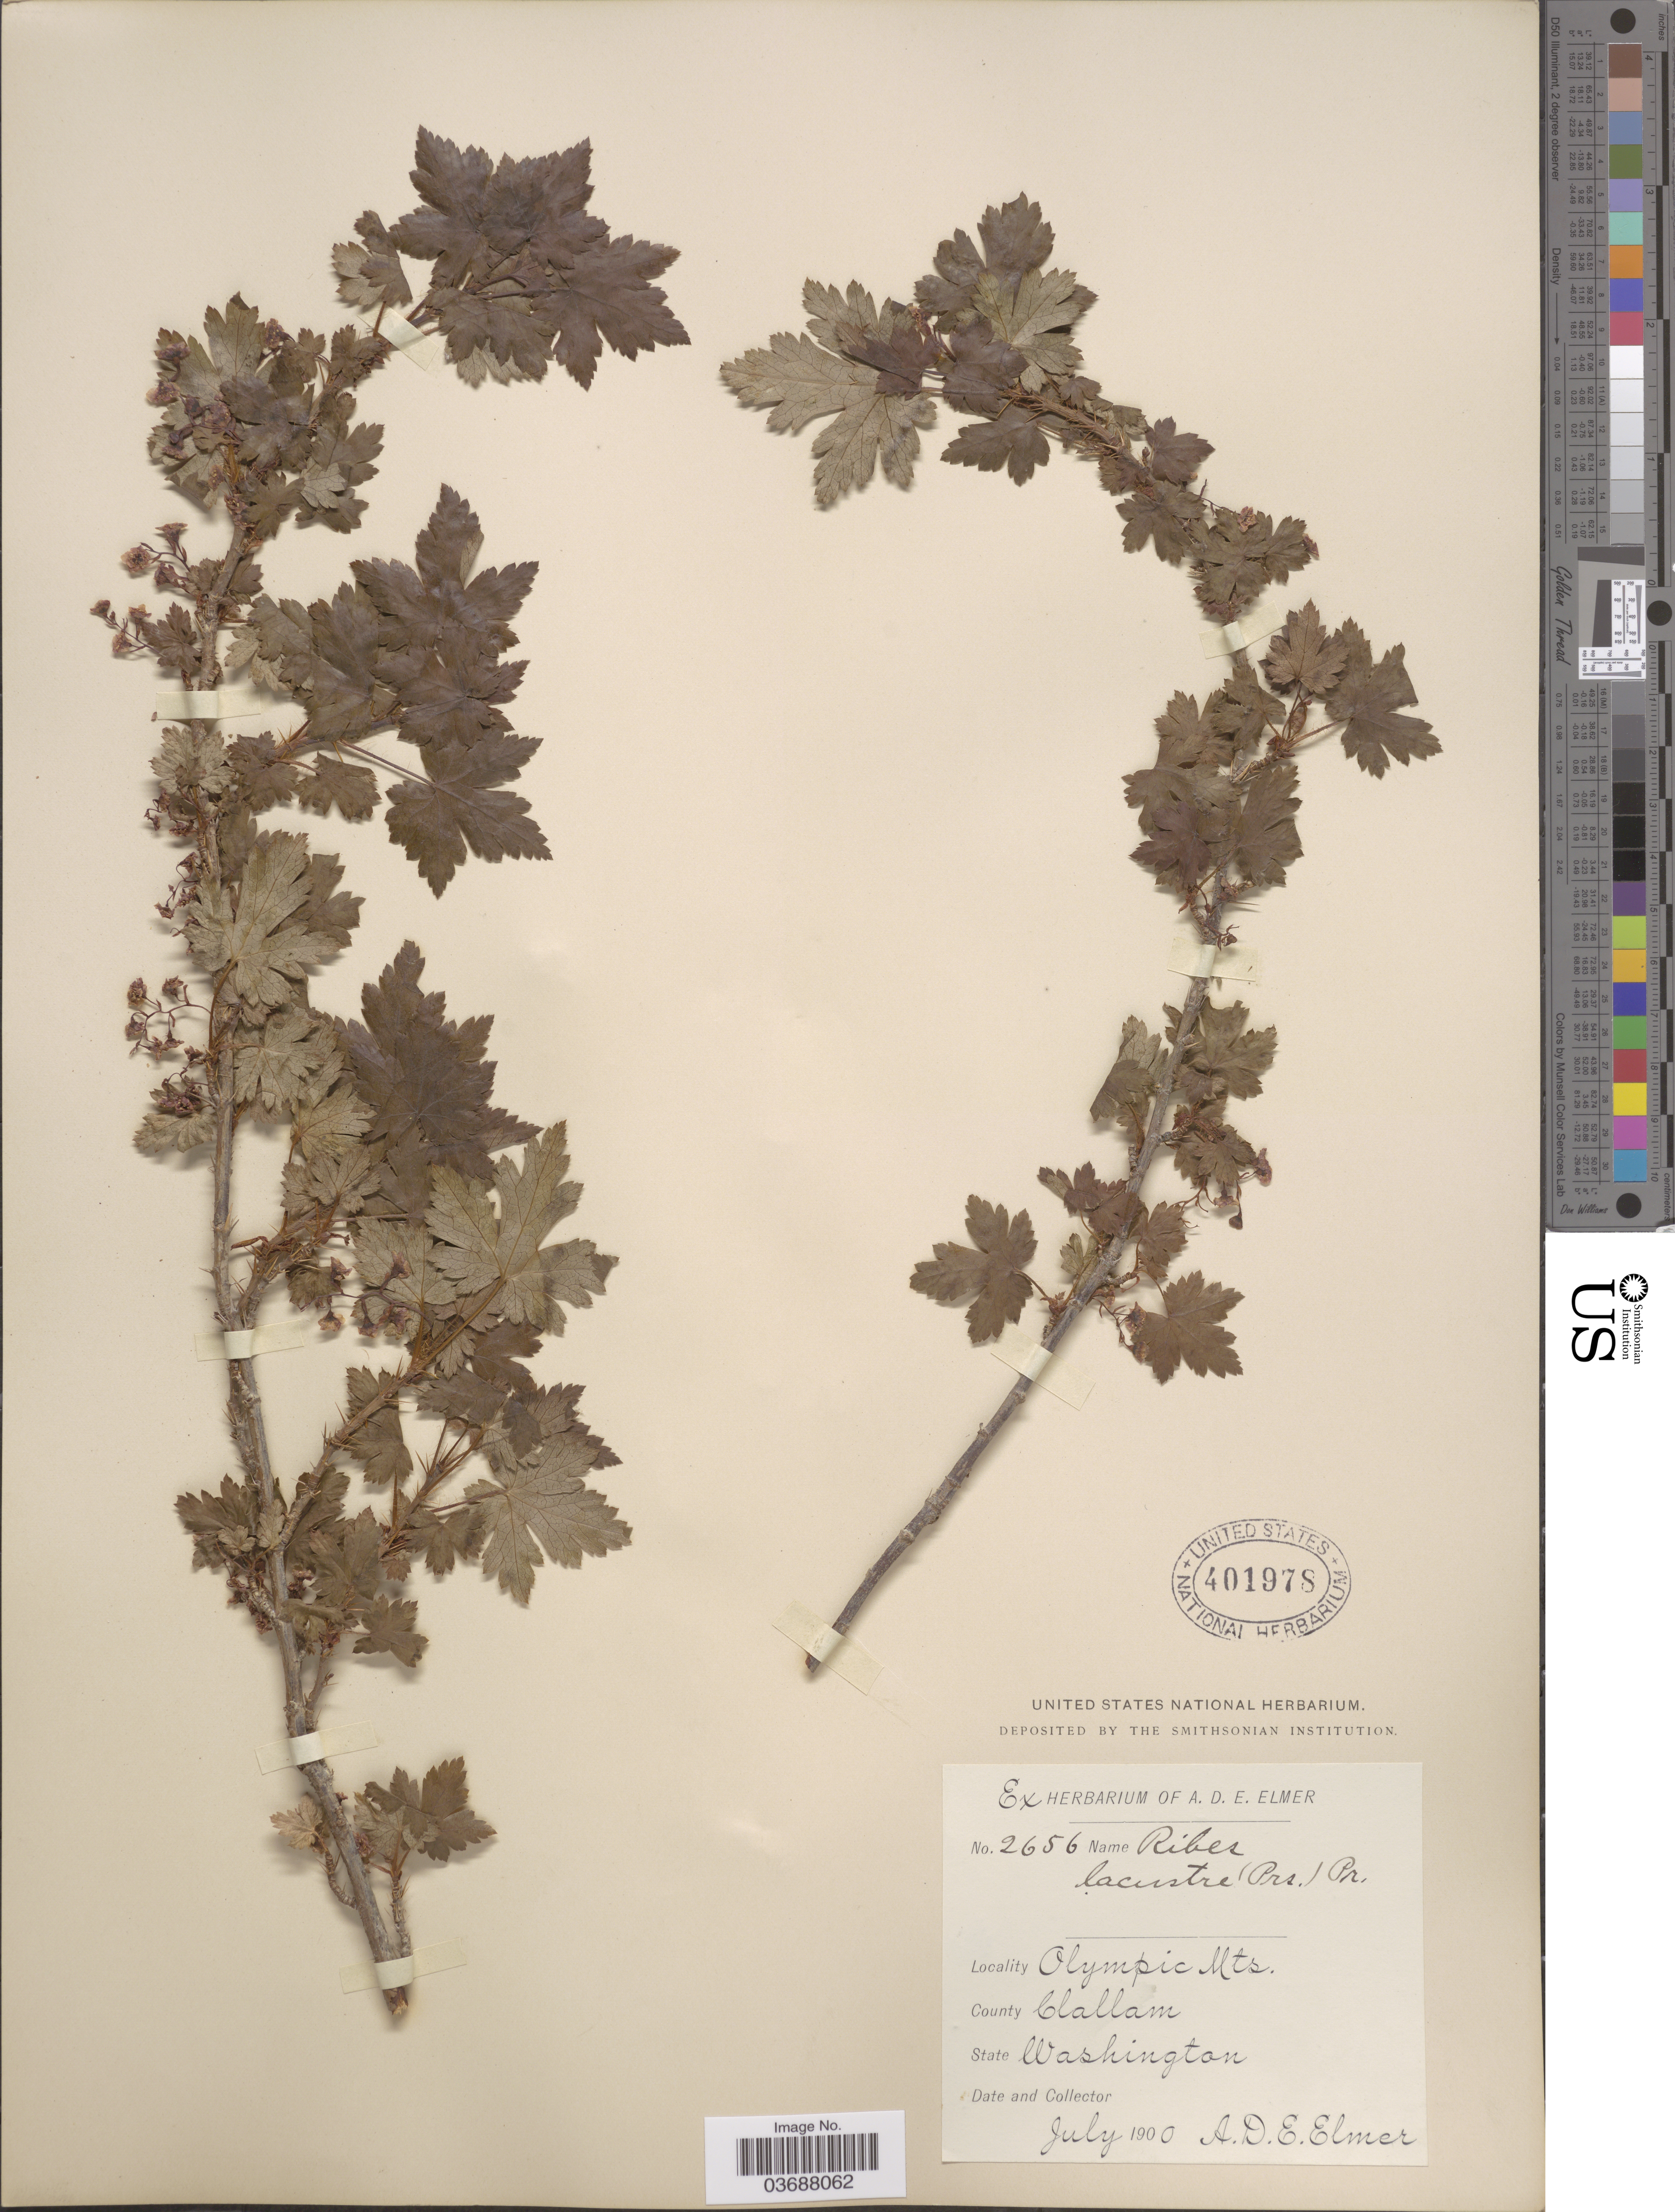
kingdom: Plantae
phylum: Tracheophyta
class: Magnoliopsida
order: Saxifragales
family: Grossulariaceae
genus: Ribes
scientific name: Ribes lacustre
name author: (Pers.) Poir.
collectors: A. D. E. Elmer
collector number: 2656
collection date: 1900-07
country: United States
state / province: Washington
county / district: Clallam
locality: Olympic Mts. County Clallam.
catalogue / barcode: US 401978